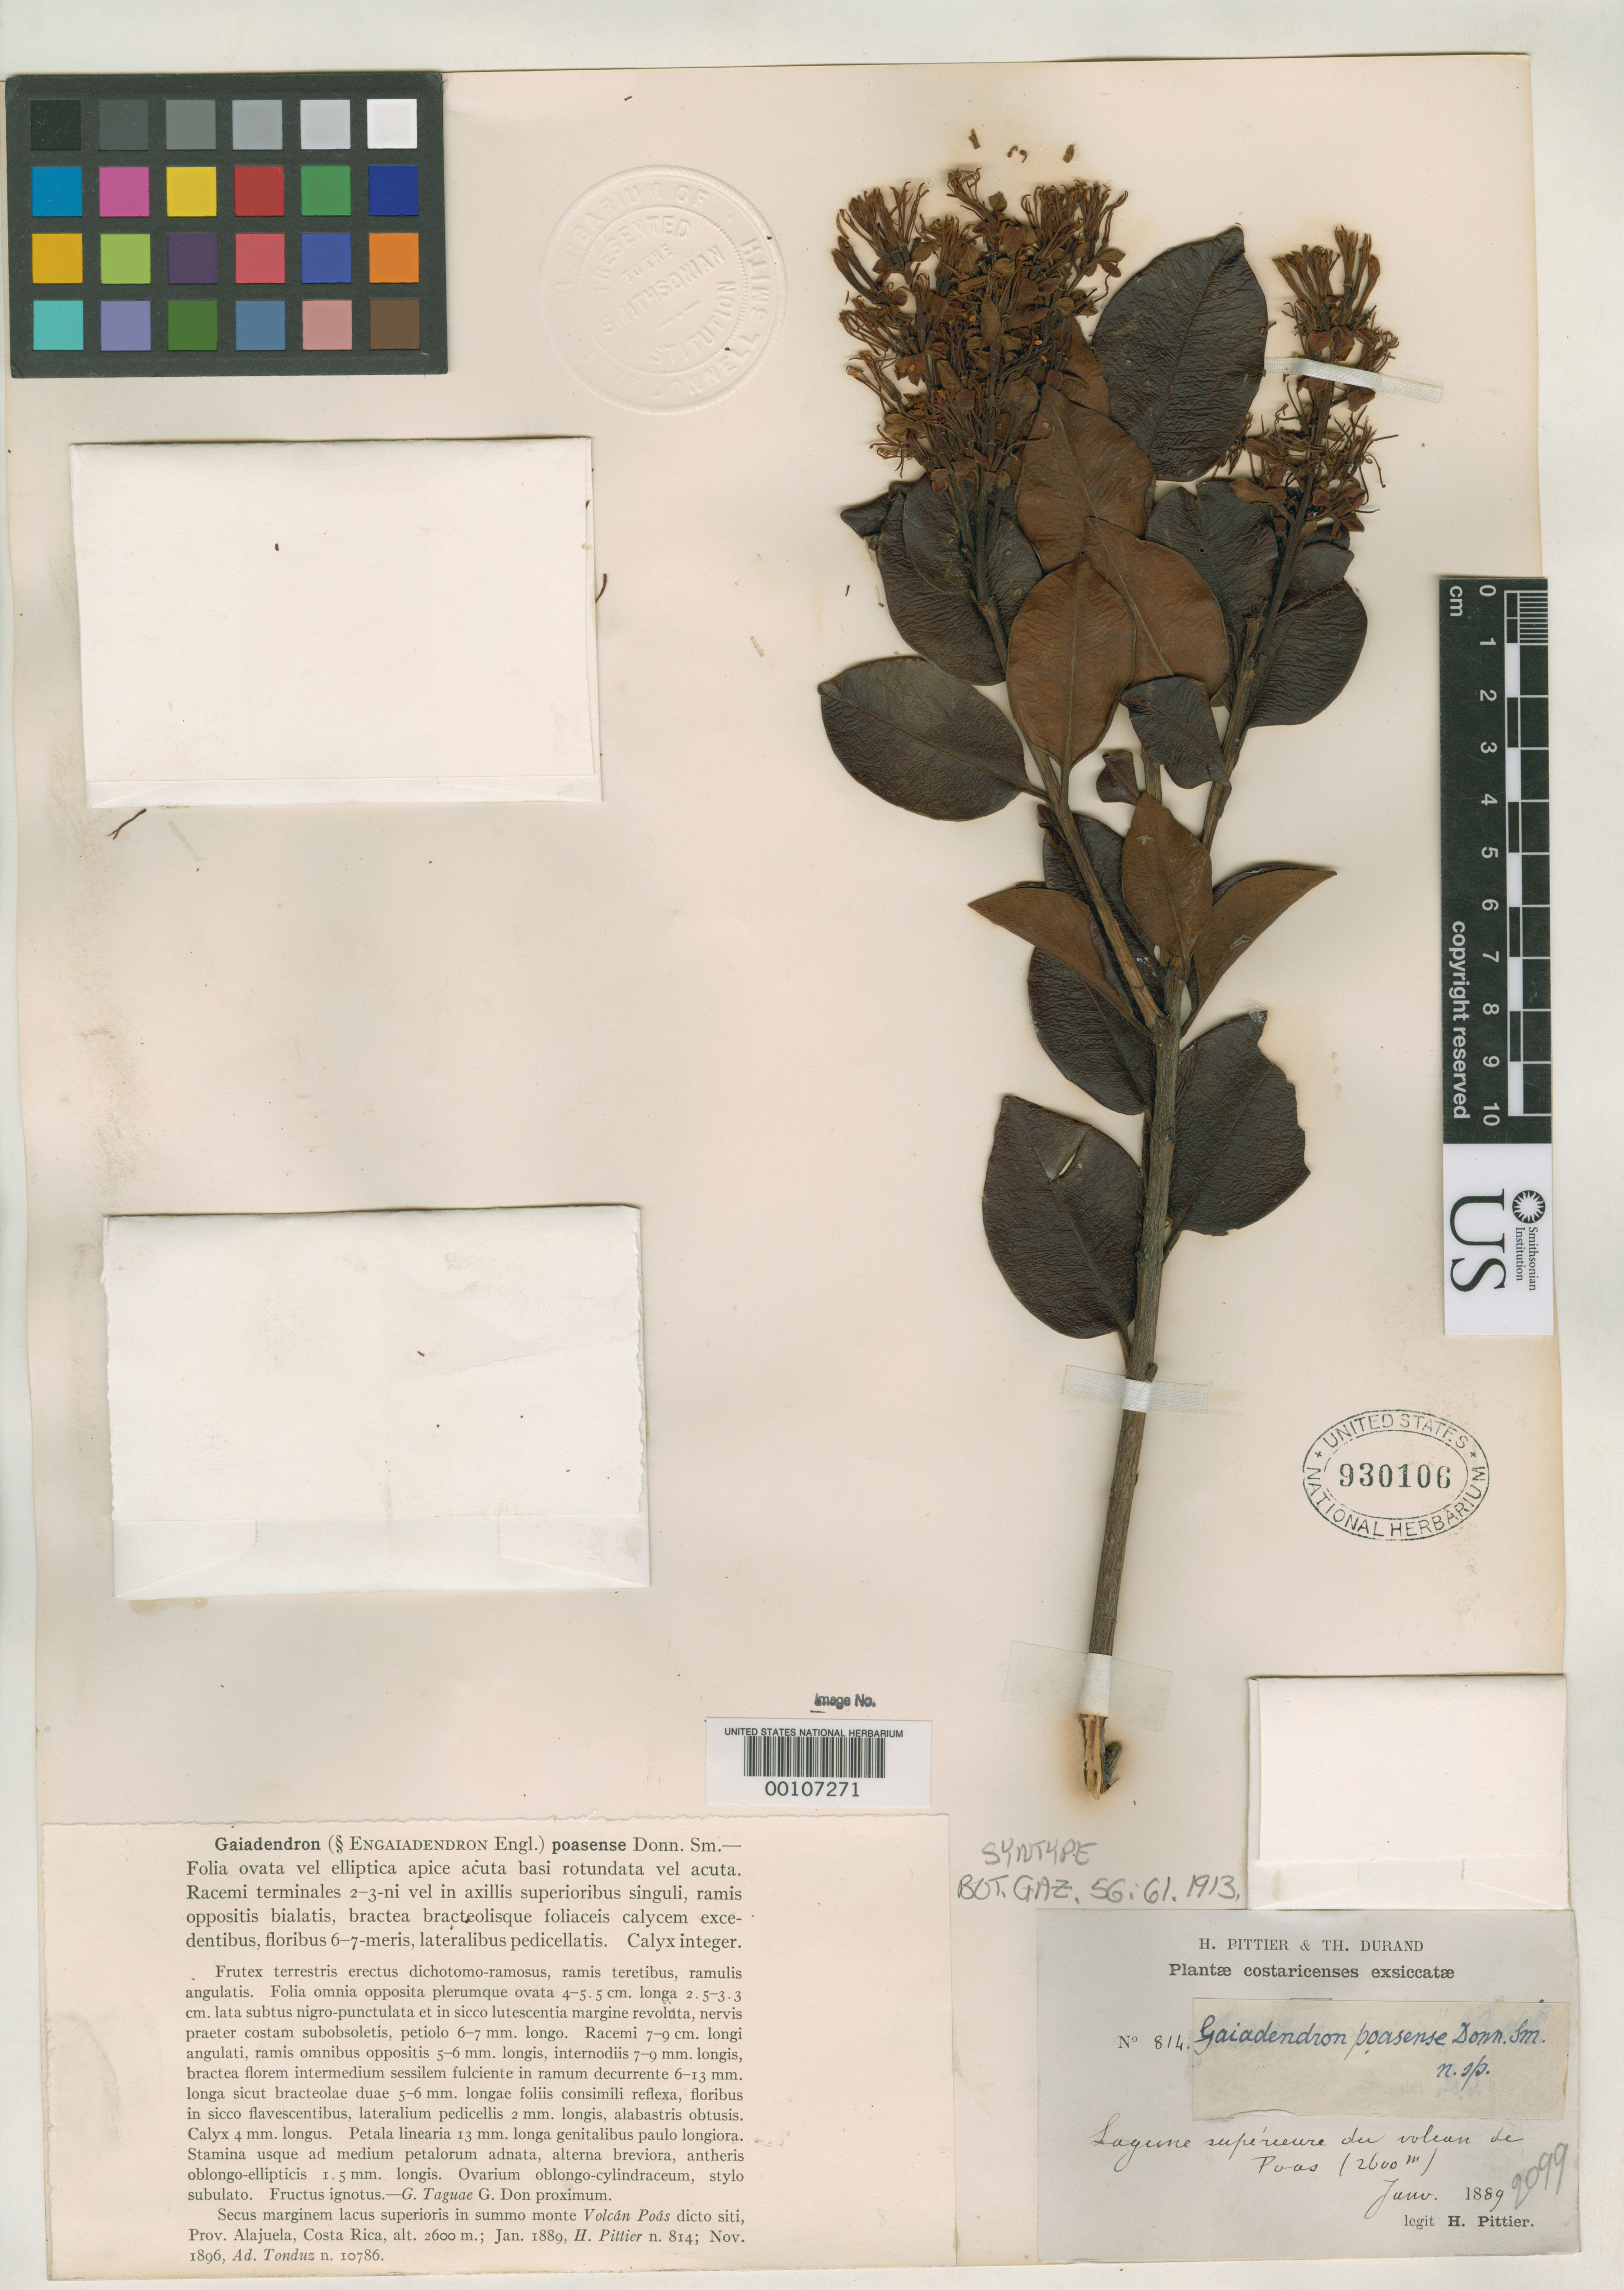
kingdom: Plantae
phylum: Tracheophyta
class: Magnoliopsida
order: Santalales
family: Loranthaceae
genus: Gaiadendron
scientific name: Gaiadendron poasense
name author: Donn. Sm.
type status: Syntype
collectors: H. F. Pittier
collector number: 814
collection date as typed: Jan 1889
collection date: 1889-01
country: Costa Rica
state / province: Alajuela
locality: Poás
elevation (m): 2600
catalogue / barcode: US 930106